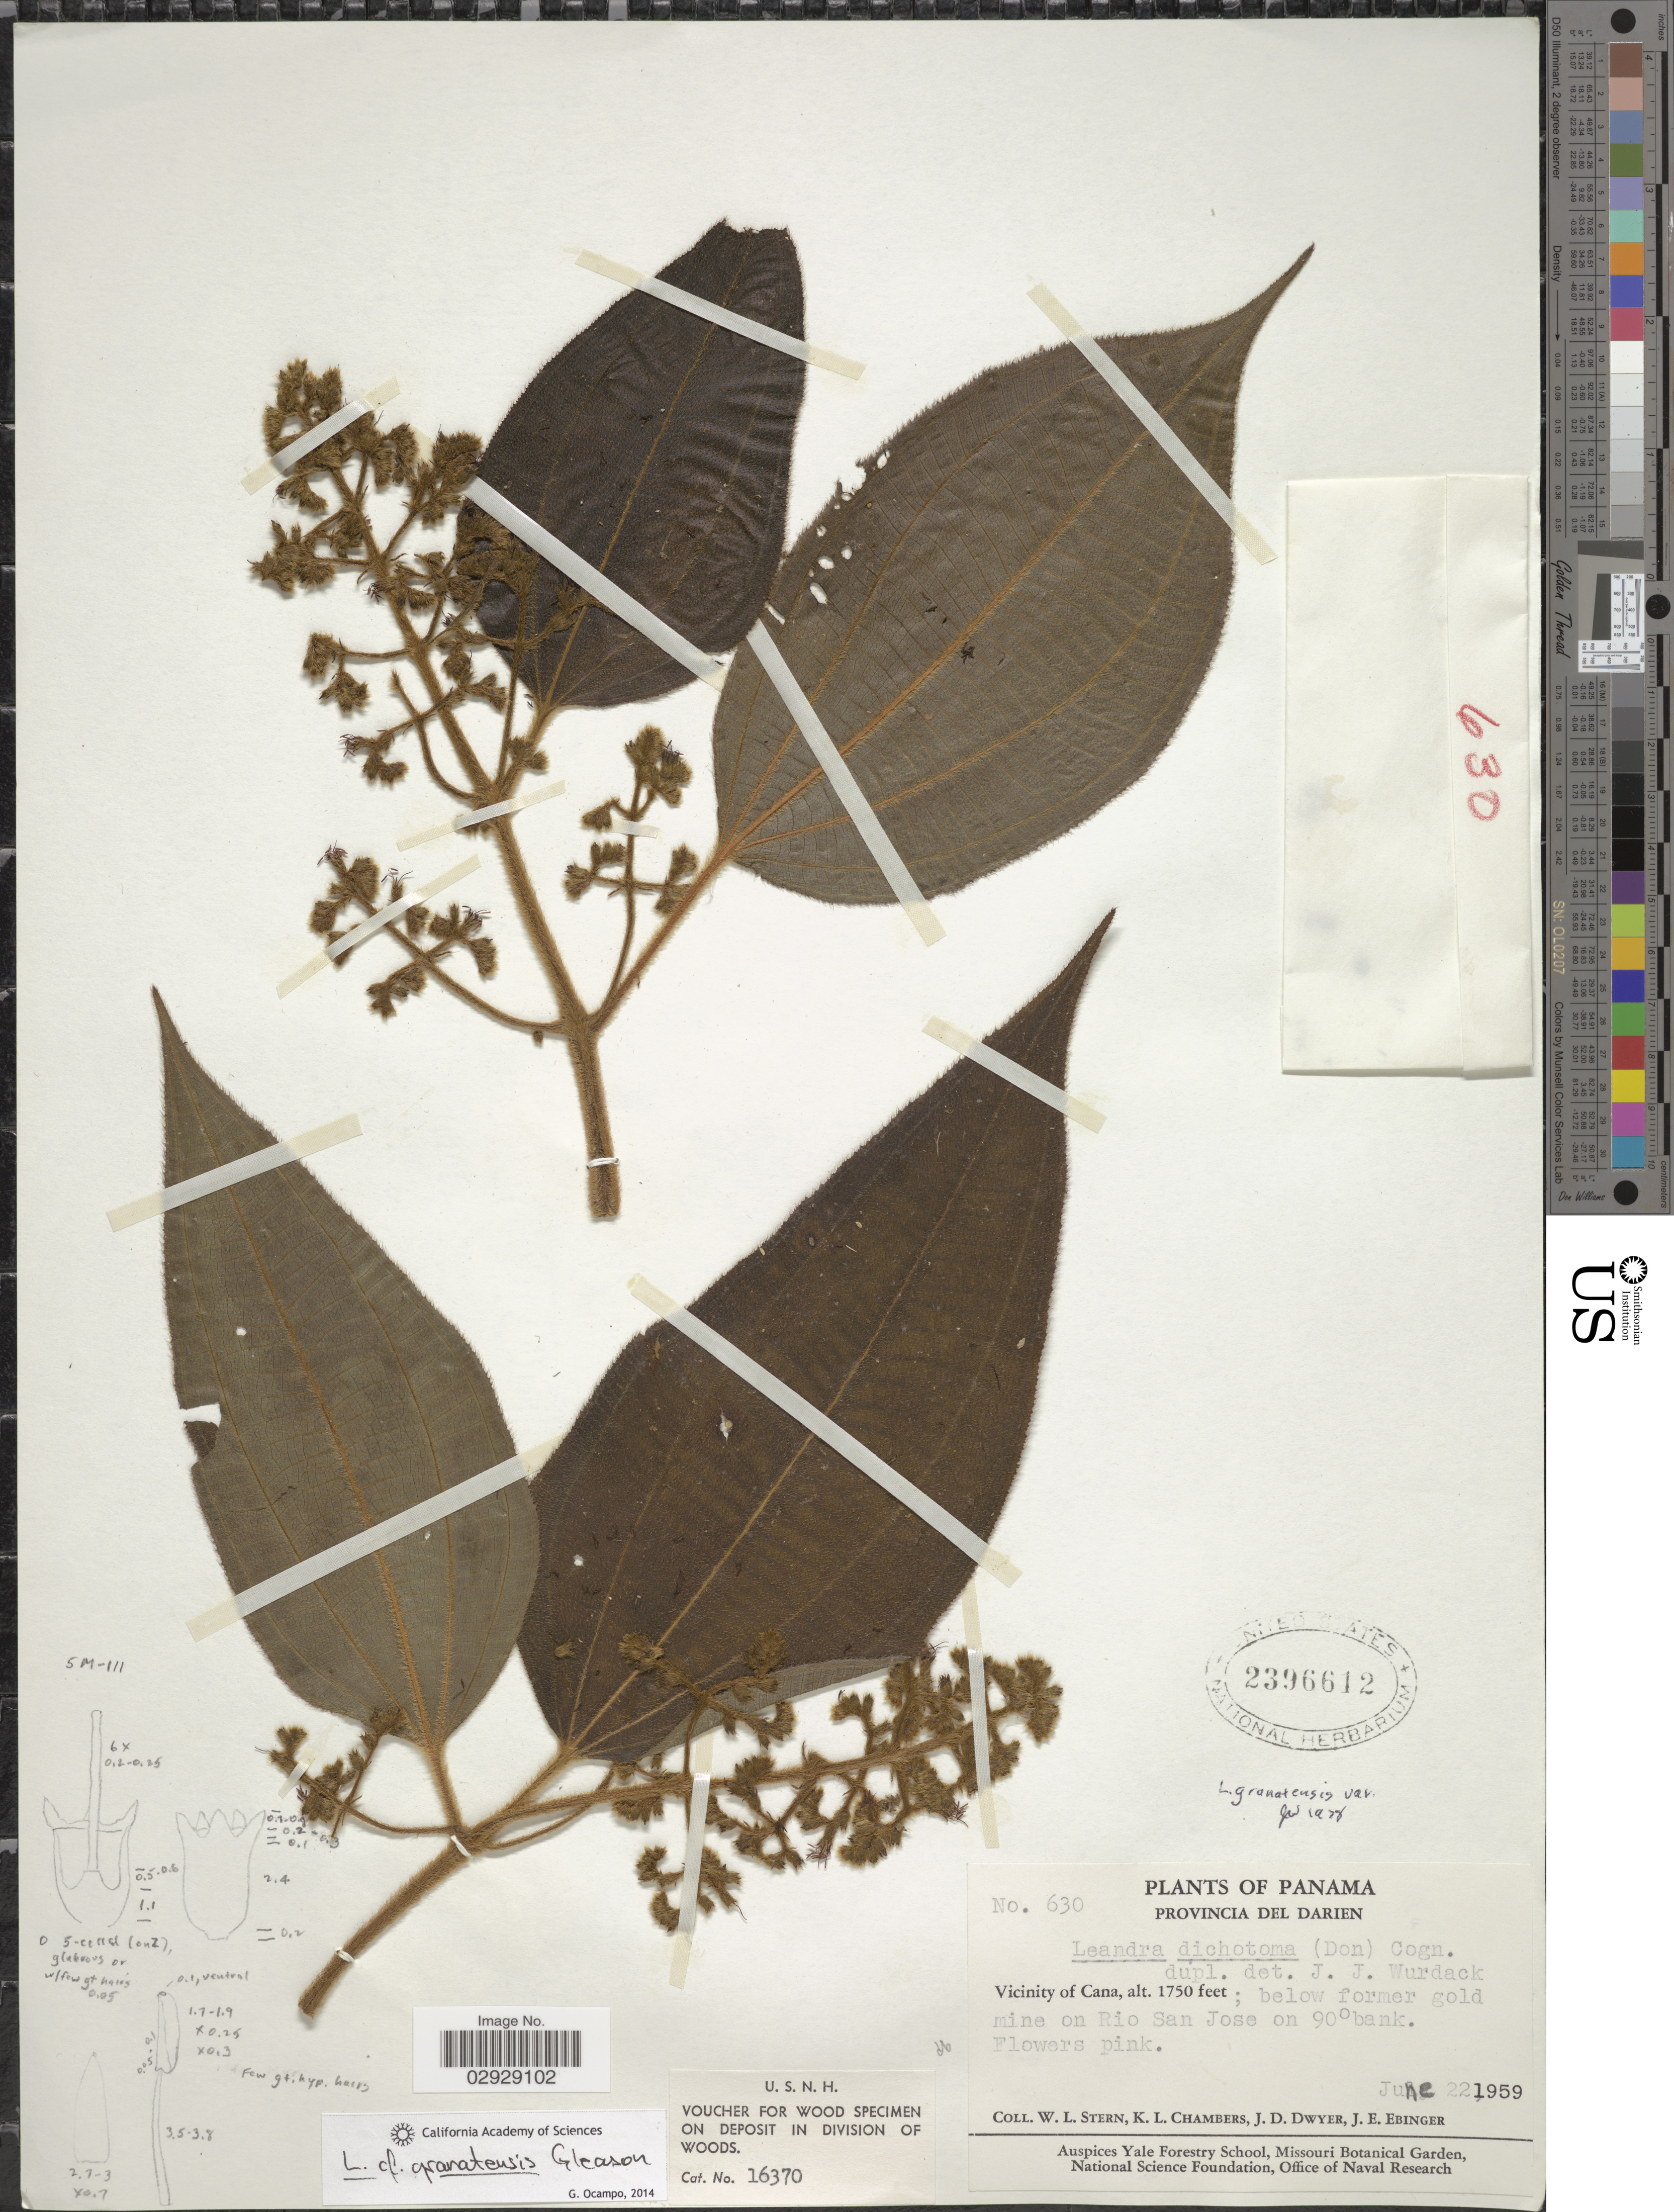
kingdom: Plantae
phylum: Tracheophyta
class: Magnoliopsida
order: Myrtales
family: Melastomataceae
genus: Leandra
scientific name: Leandra granatensis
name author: Gleason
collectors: W. L. Stern, K. Chambers, J. D. Dwyer & J. Ebinger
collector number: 630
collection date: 1959-06-22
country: Panama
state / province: Darién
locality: Vicinity of Cana; below former gold mine on Rio San Jose on 90° bank.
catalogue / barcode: US 2396612